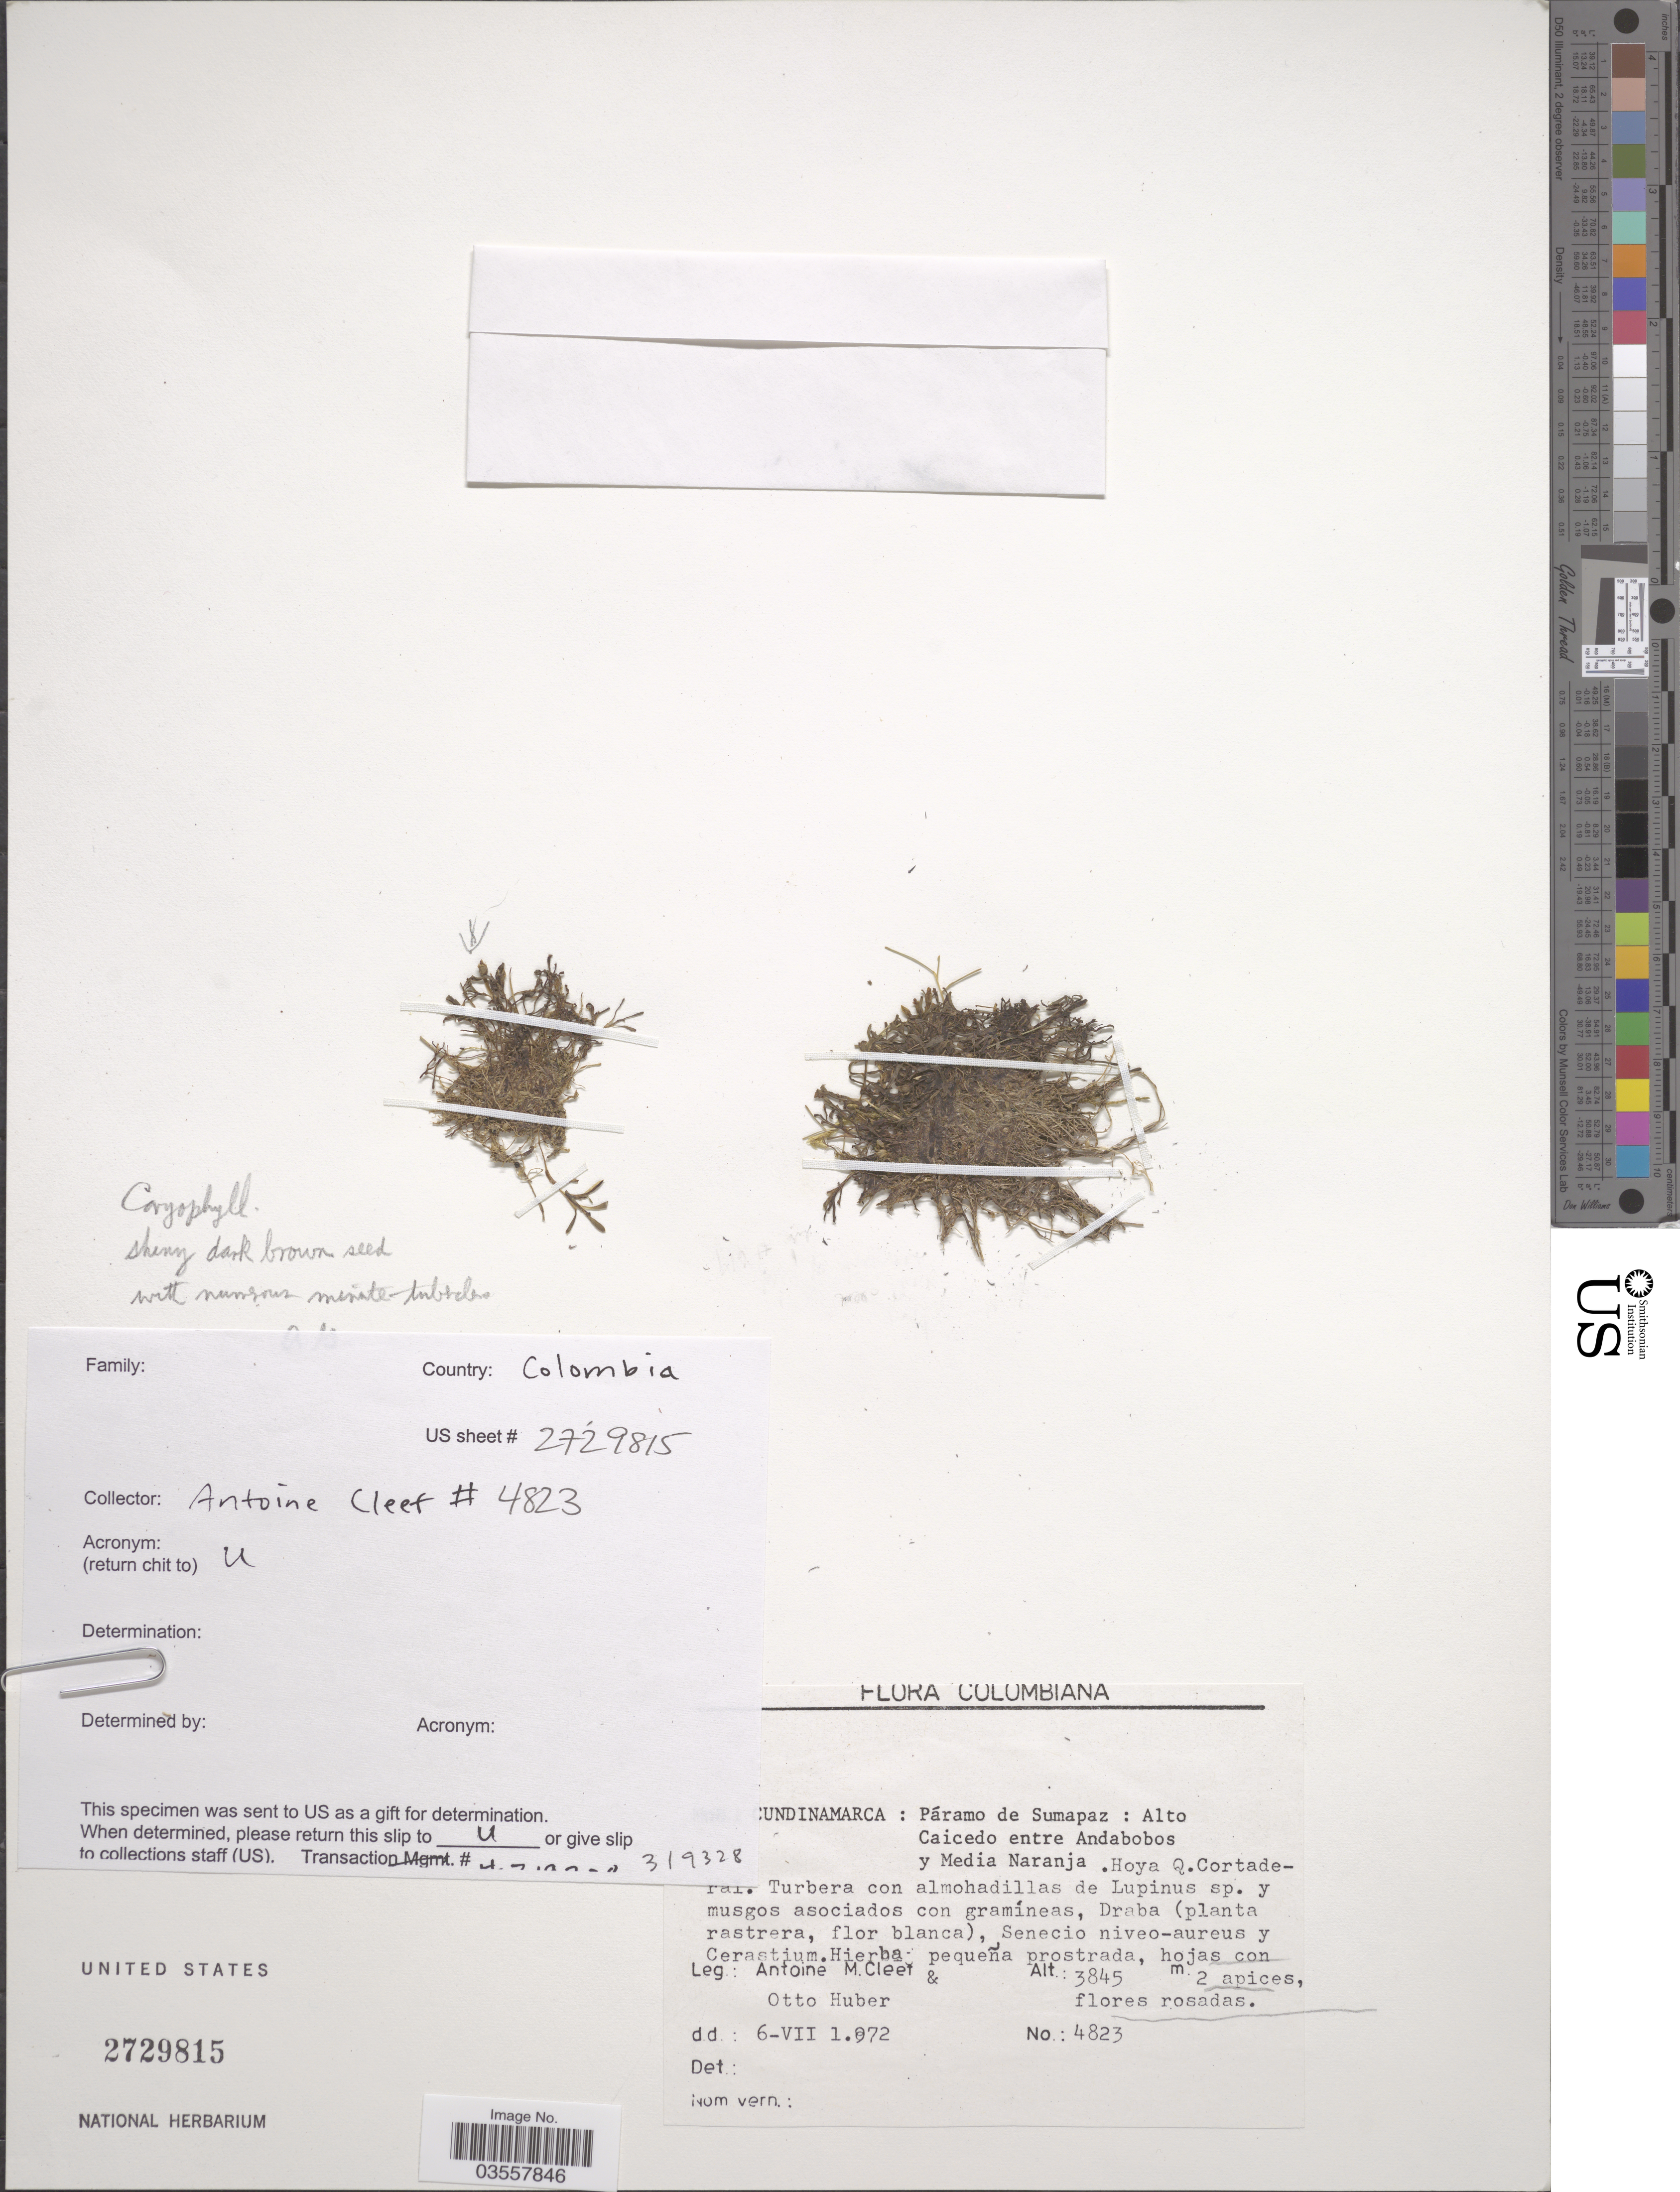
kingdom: Plantae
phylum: Tracheophyta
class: Magnoliopsida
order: Caryophyllales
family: Caryophyllaceae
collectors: A. M. Cleef & O. Huber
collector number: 4823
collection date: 1972-07-06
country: Colombia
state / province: Cundinamarca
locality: Páramo de Sumapaz: Alto Caicedo entre Andabobos y Media Naranja. Hoya Q.Cortaderal.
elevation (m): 3845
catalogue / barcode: US 2729815